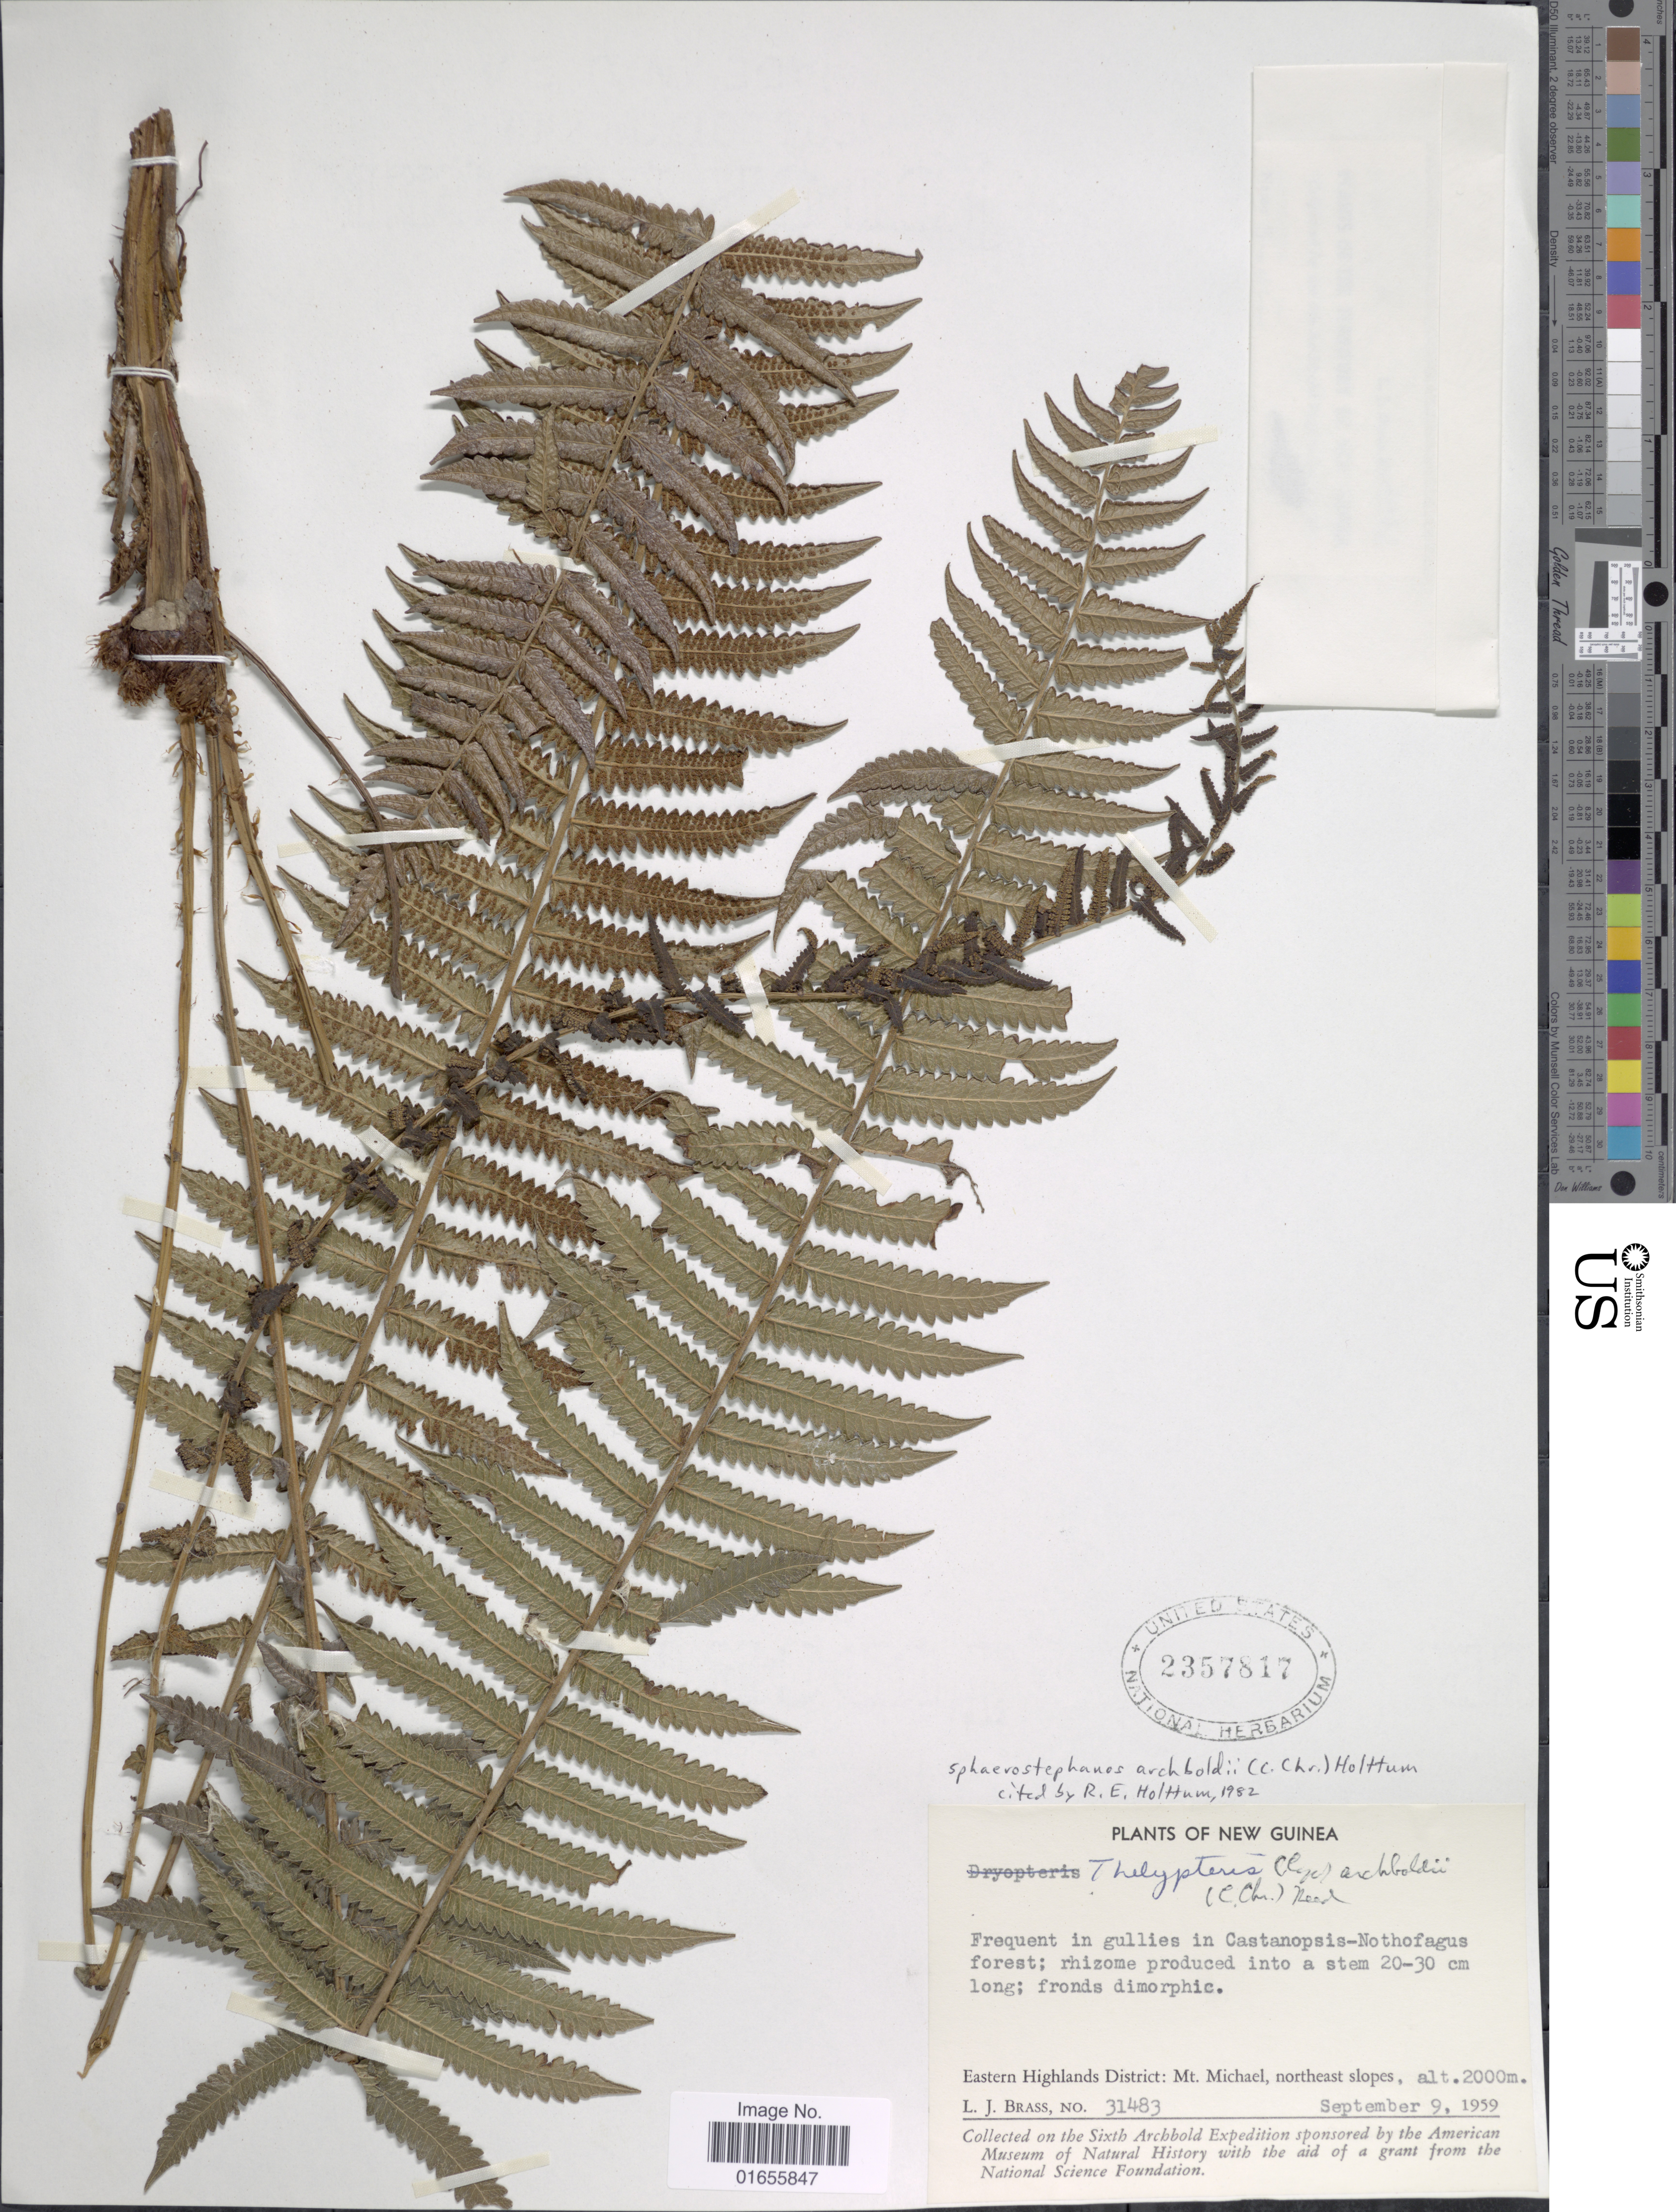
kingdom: Plantae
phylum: Tracheophyta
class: Polypodiopsida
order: Polypodiales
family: Thelypteridaceae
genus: Plesioneuron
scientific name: Plesioneuron archboldiae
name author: (Copel.) Holttum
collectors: L. J. Brass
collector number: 31483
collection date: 1959-09-09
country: Papua New Guinea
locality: Eastern Highlands District: Mt. Michael, northeast slopes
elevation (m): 2000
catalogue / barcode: US 2357817